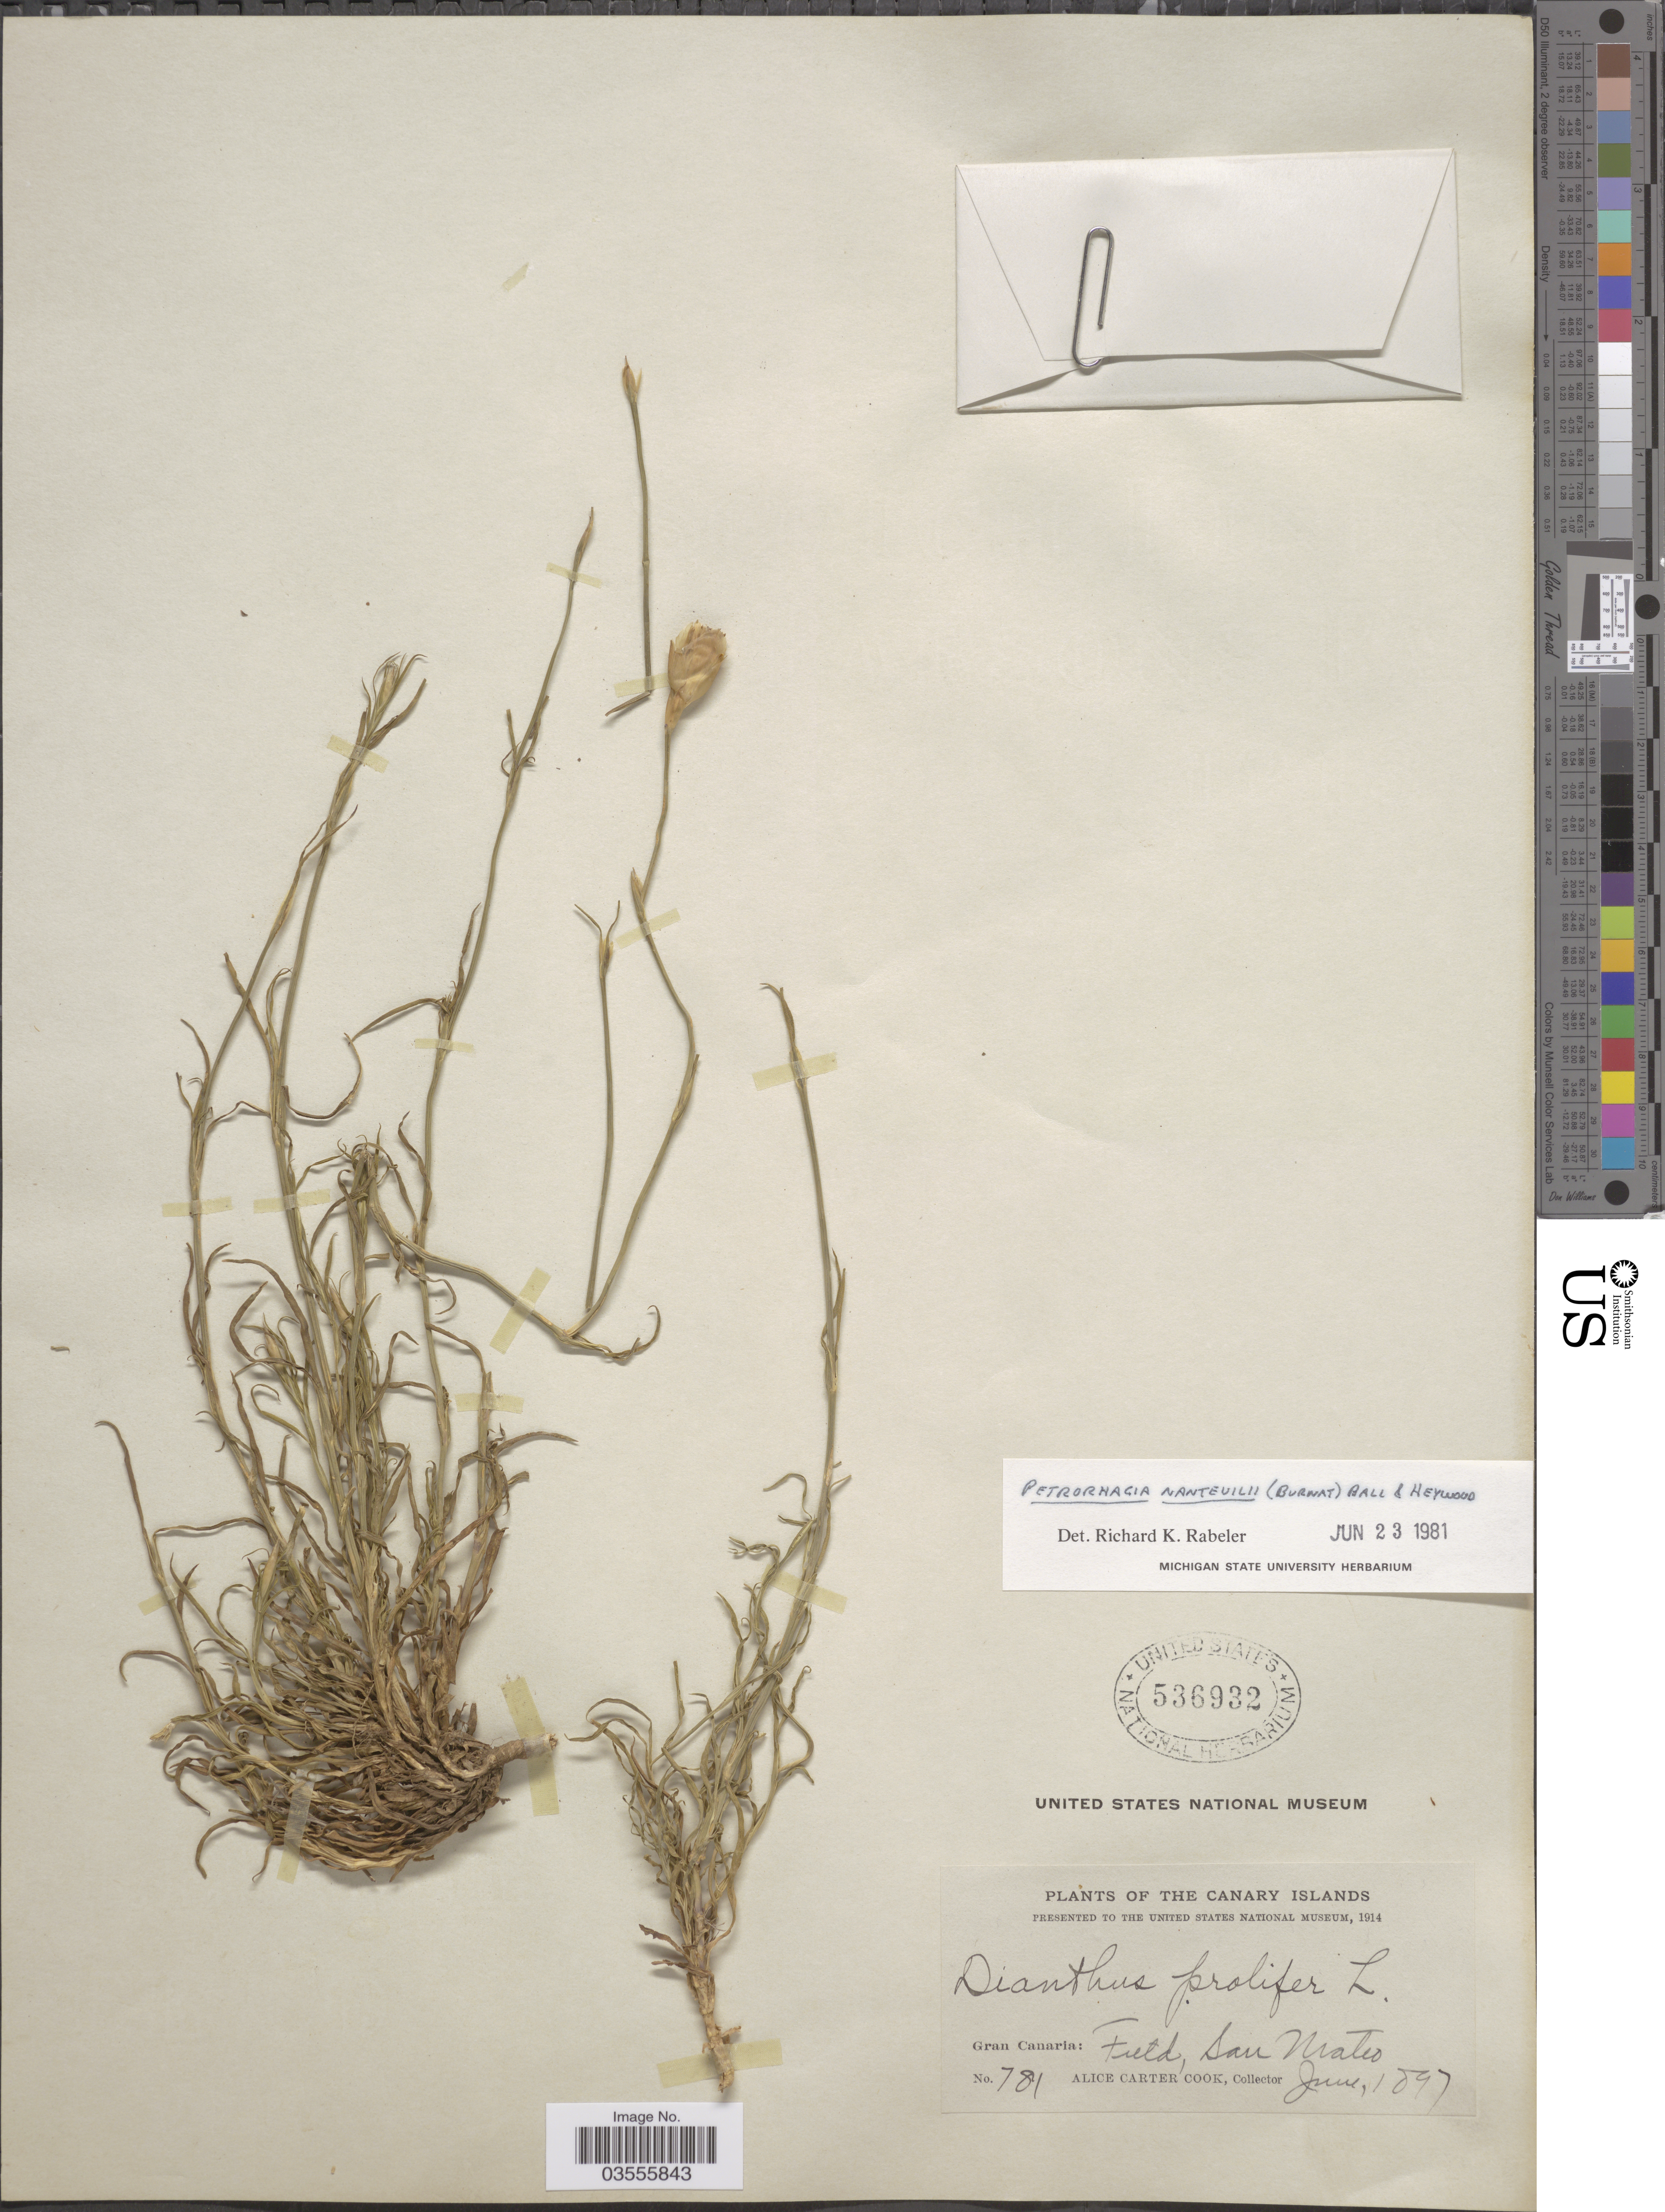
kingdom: Plantae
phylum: Tracheophyta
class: Magnoliopsida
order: Caryophyllales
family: Caryophyllaceae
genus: Petrorhagia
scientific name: Petrorhagia nanteuilii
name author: (Burnat) P.W. Ball & Heywood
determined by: Rabeler, P. K.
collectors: Alice C. Cook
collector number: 781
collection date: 1897-06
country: Spain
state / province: Canarias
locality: The Canary Islands. Gran Canaria: Field, San Mateo.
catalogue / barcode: US 536932